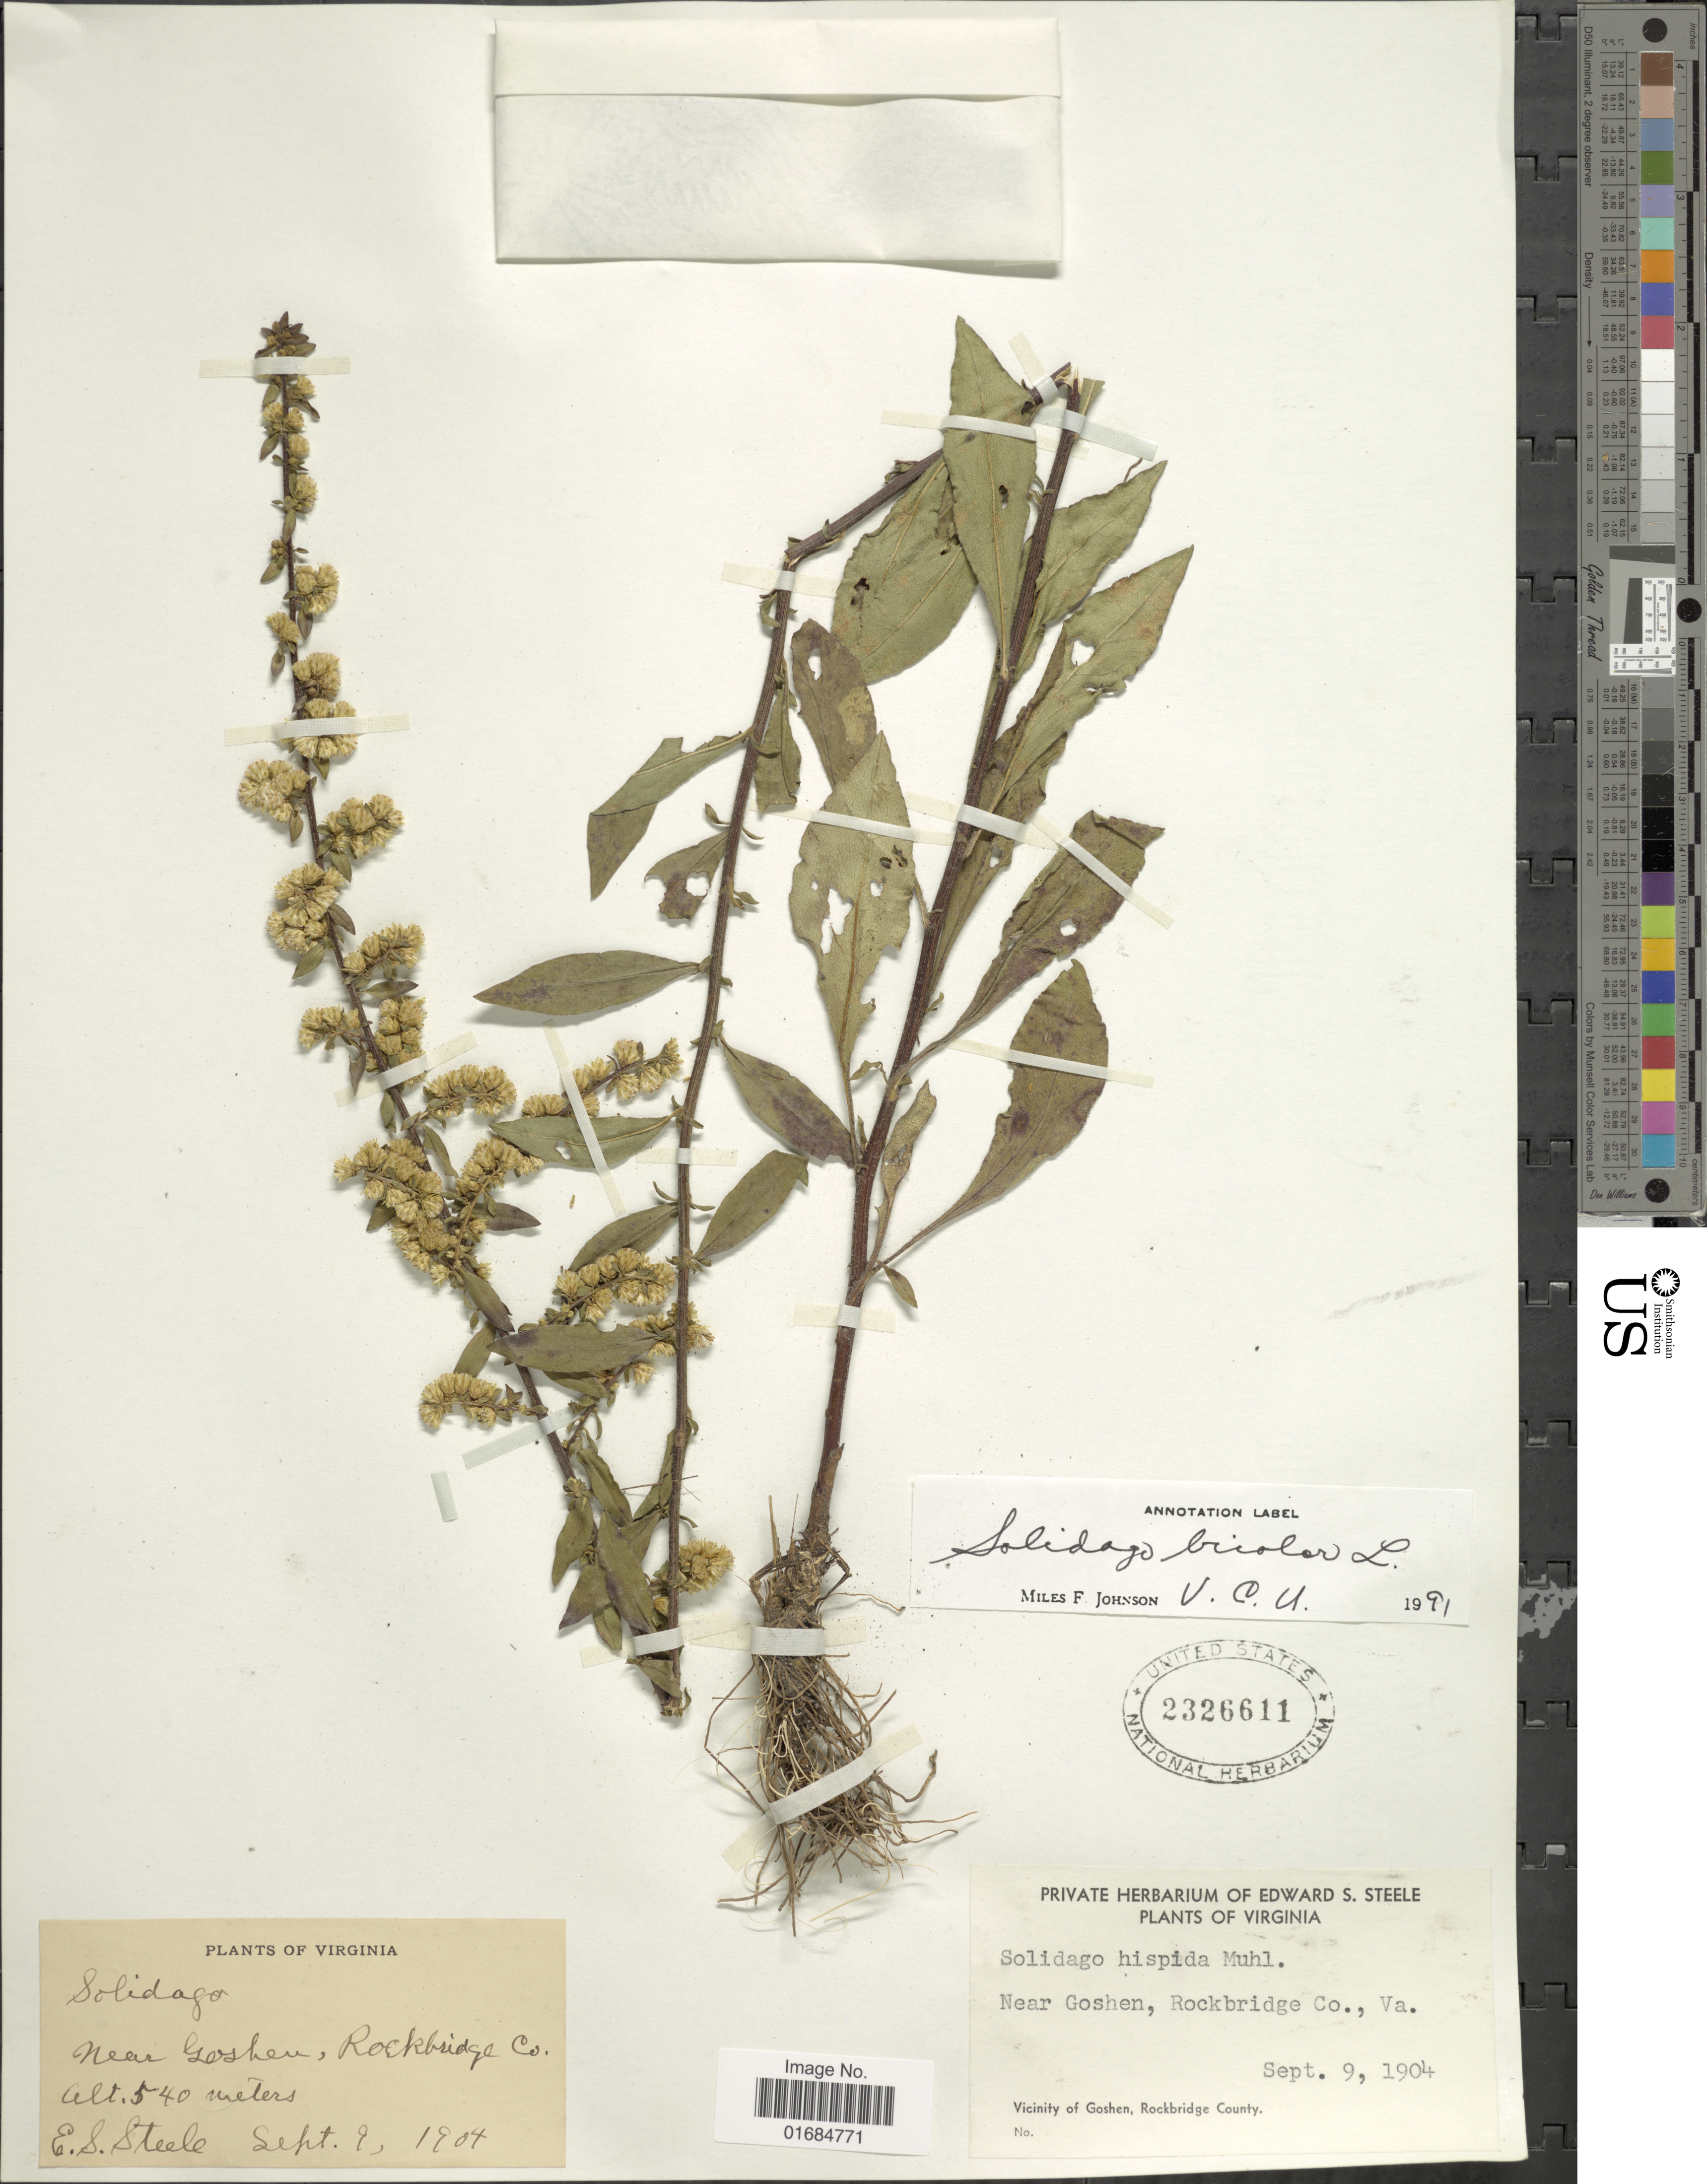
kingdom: Plantae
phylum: Tracheophyta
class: Magnoliopsida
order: Asterales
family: Asteraceae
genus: Solidago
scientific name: Solidago bicolor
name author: L.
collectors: E. Steele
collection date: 1904-09-09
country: United States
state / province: Virginia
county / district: Rockbridge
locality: Near Goshen, Rockbridge Co., Va.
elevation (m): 540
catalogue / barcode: US 2326611